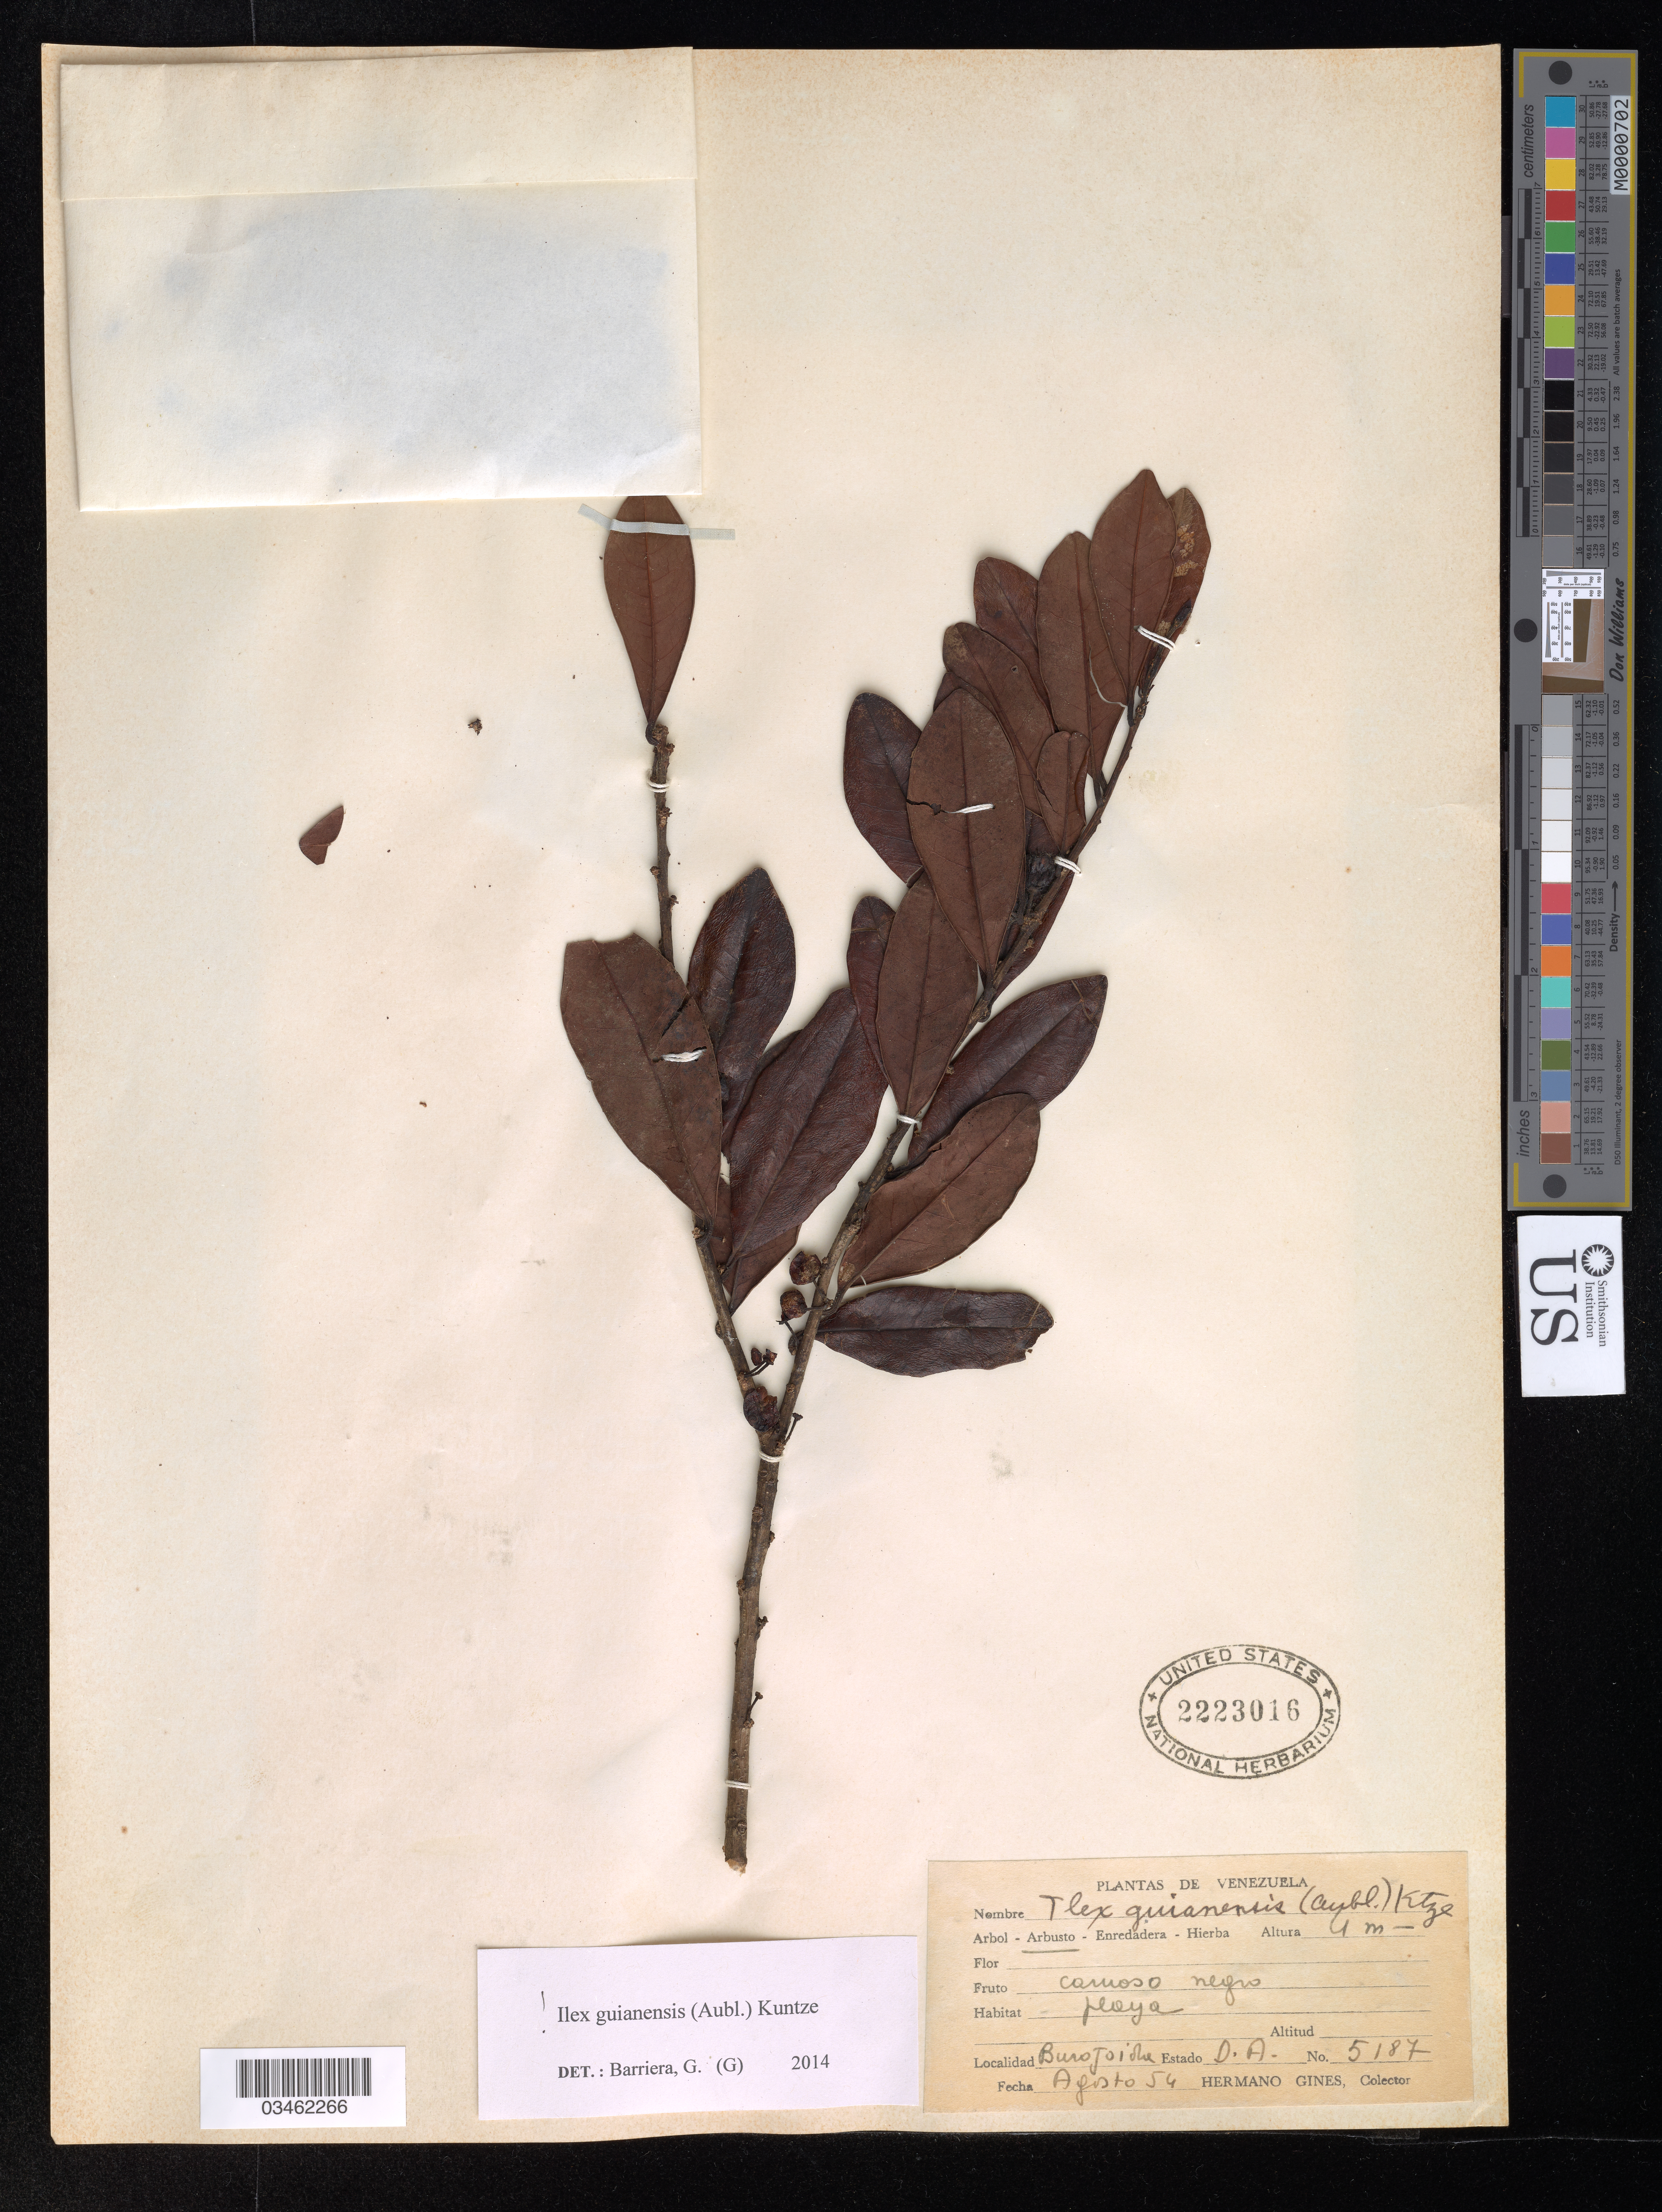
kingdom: Plantae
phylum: Tracheophyta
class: Magnoliopsida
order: Aquifoliales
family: Aquifoliaceae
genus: Ilex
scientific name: Ilex guianensis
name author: (Aubl.) Kuntze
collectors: H. Gines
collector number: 5187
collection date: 1954-08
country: Venezuela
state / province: Delta Amacuro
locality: Burojoidhe*.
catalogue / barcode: US 2223016